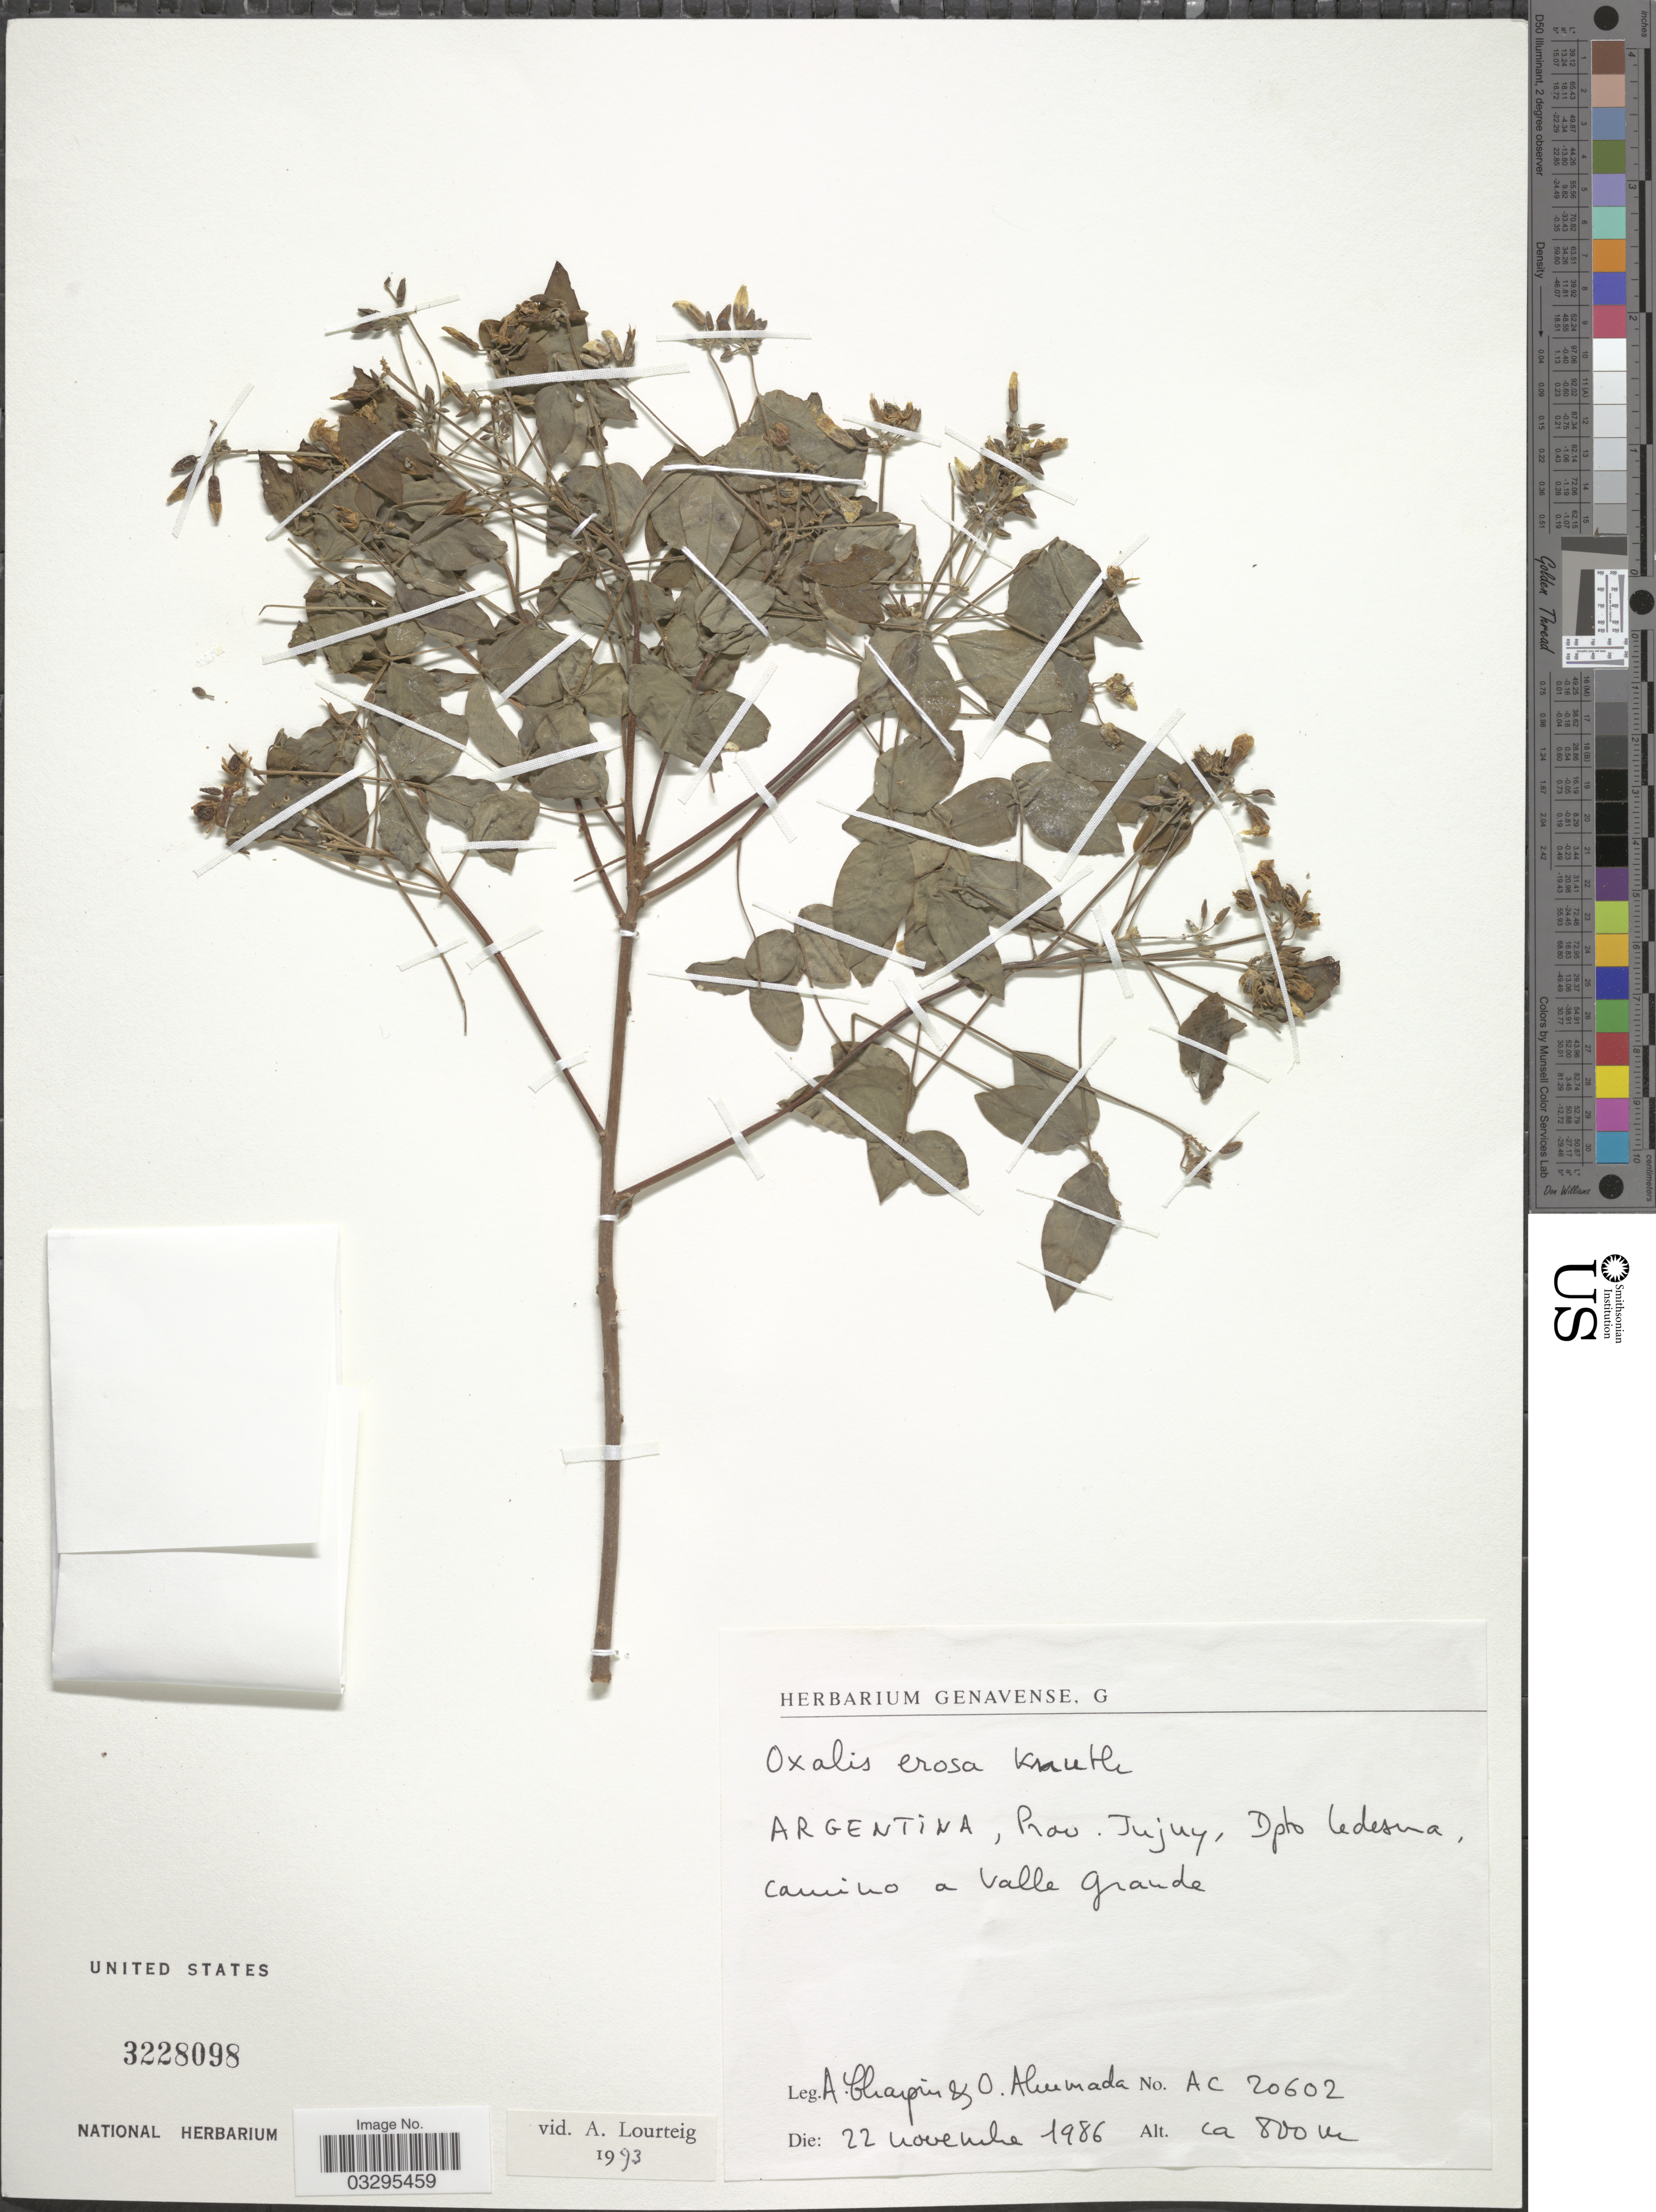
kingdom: Plantae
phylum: Tracheophyta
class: Magnoliopsida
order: Oxalidales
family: Oxalidaceae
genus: Oxalis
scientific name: Oxalis erosa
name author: R. Knuth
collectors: A. Charpin & O. Ahumada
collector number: AC 20602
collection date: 1986-11-22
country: Argentina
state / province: Jujuy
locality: Dpto. Ledesma, camino a Valle grande.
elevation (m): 800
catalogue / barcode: US 3228098